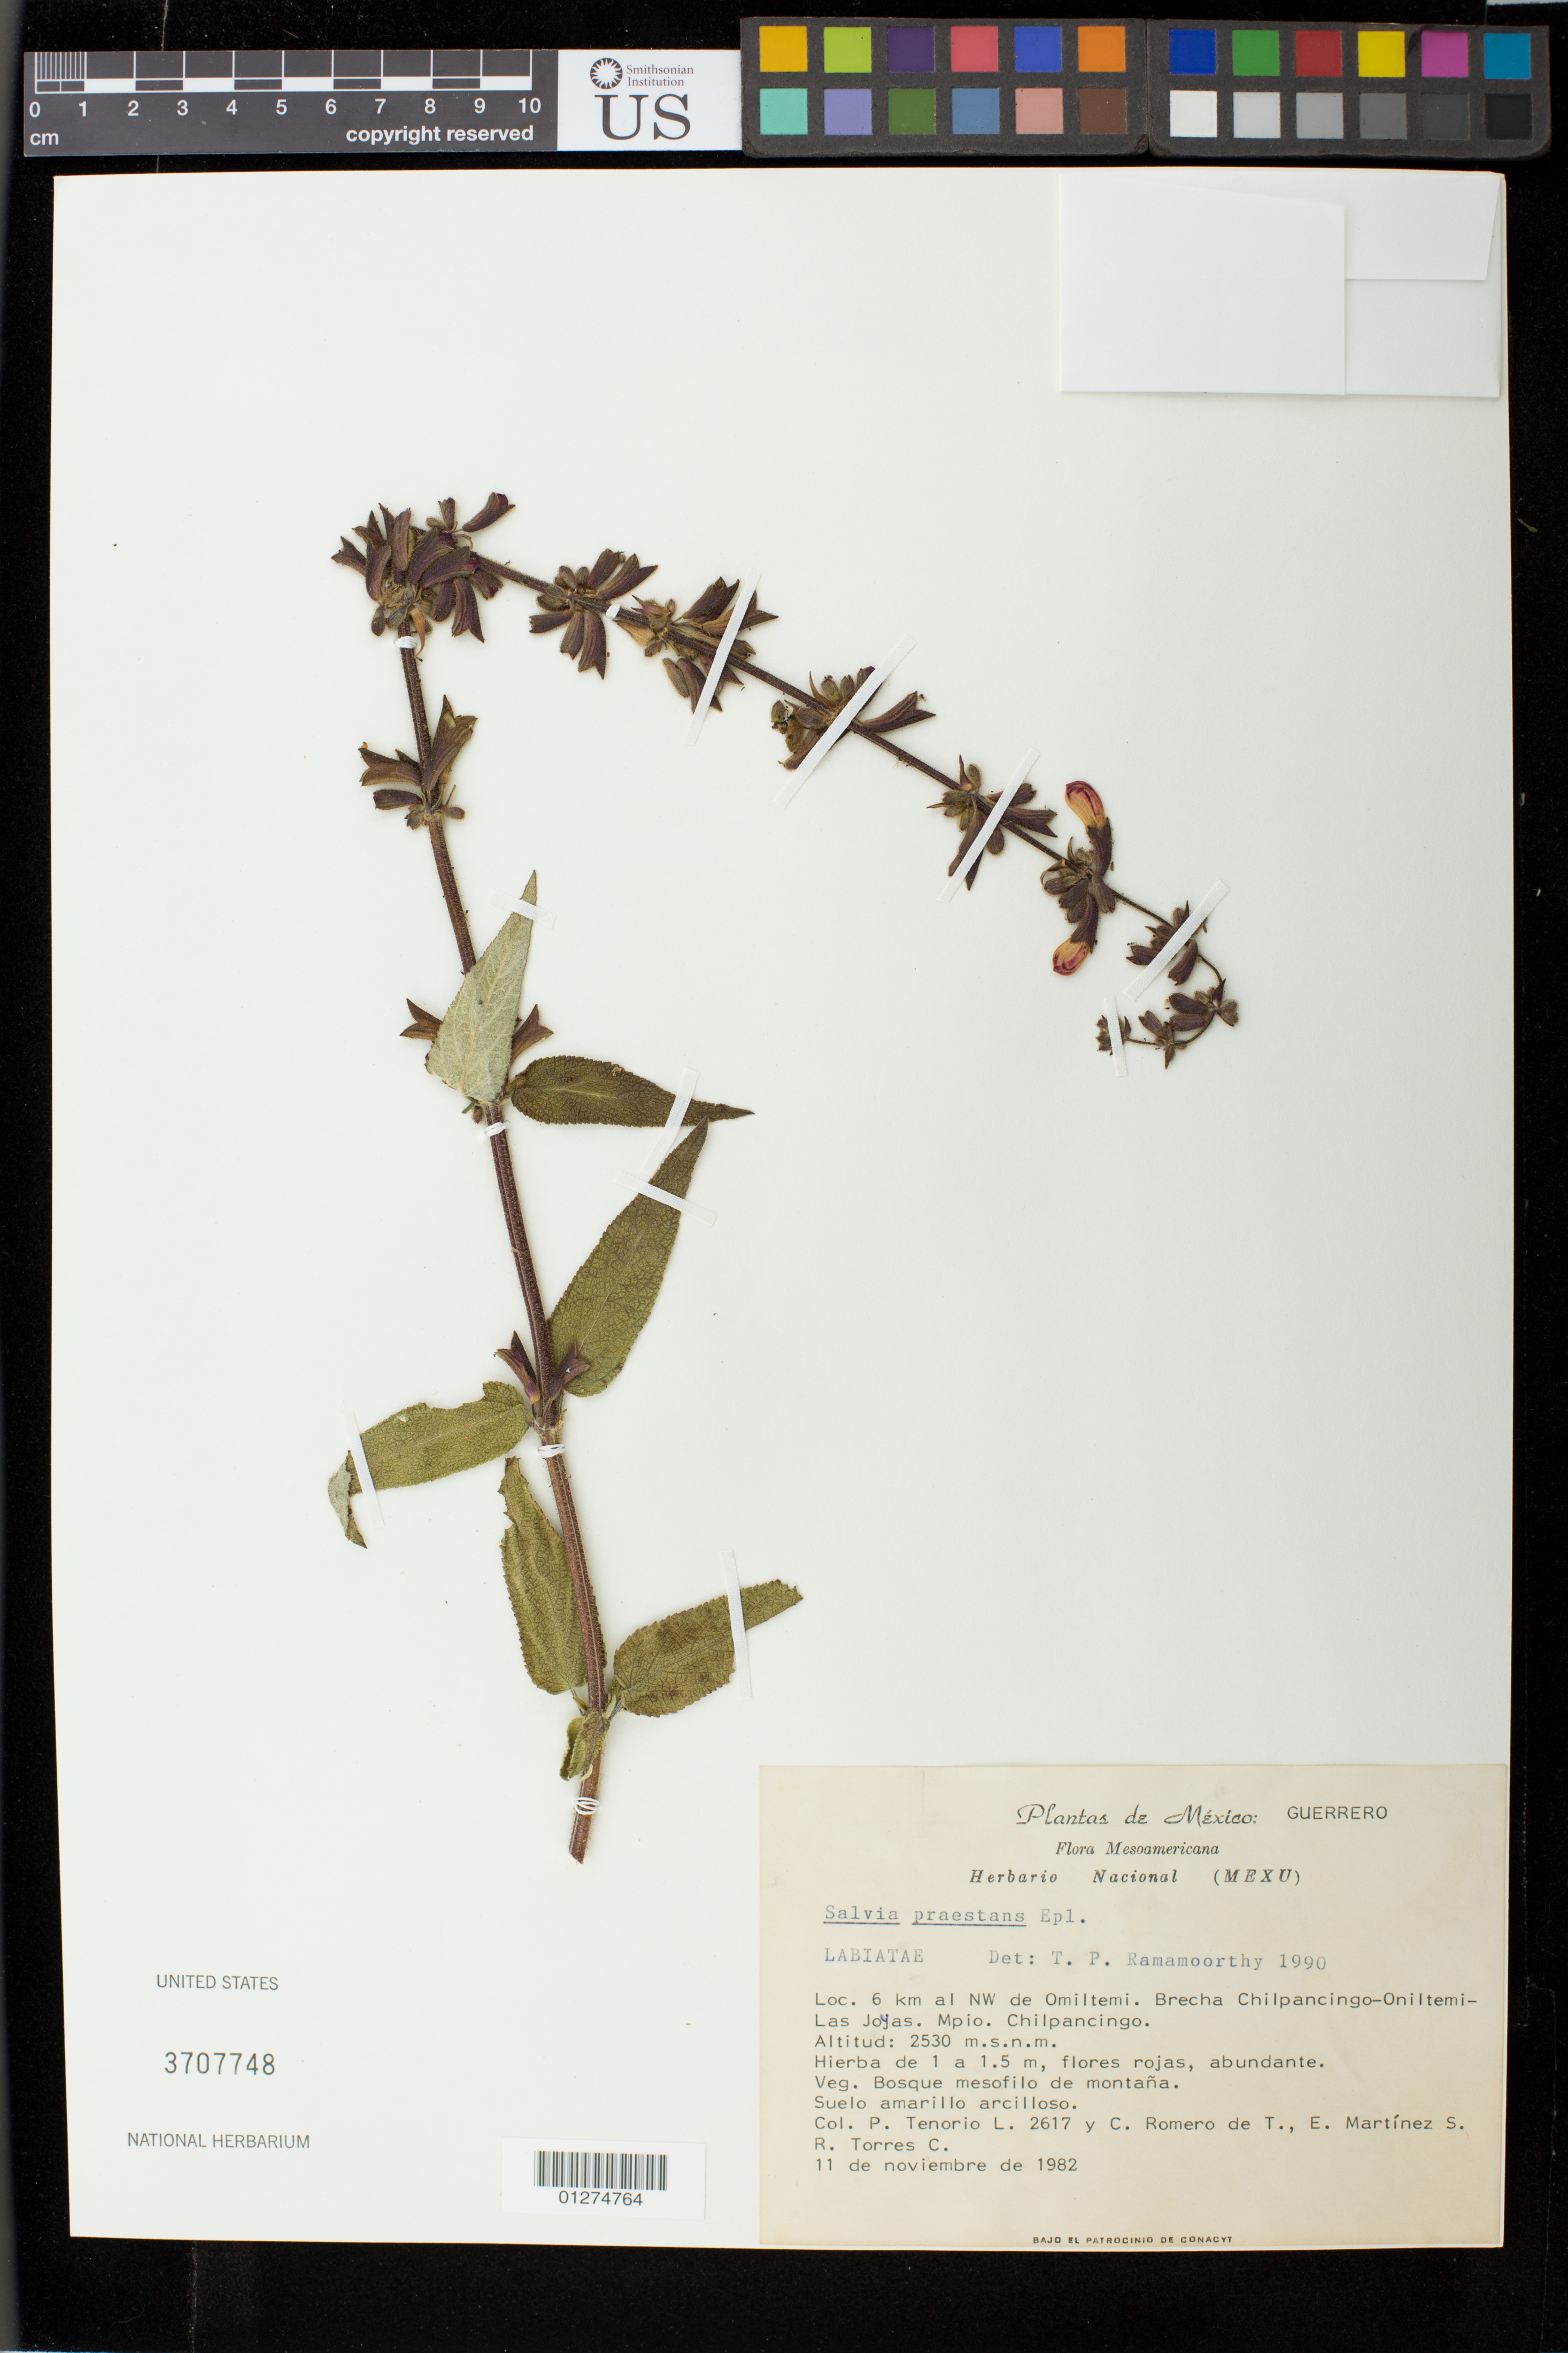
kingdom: Plantae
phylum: Tracheophyta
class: Magnoliopsida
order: Lamiales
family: Lamiaceae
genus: Salvia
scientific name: Salvia praestans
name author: Epling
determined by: Ramamoorthy, T. P.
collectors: P. Tenorio L., C. Romero de T., E. M. Martínez S. & R. Torres C.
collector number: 2617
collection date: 1982-11-11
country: Mexico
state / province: Guerrero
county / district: Chilpancingo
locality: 6 km al NW de Omiltemi. Brecha Chilpancingo-Oniltemi-Las Joyas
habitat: bosque mesofilo de montana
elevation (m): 2530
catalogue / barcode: US 3707748